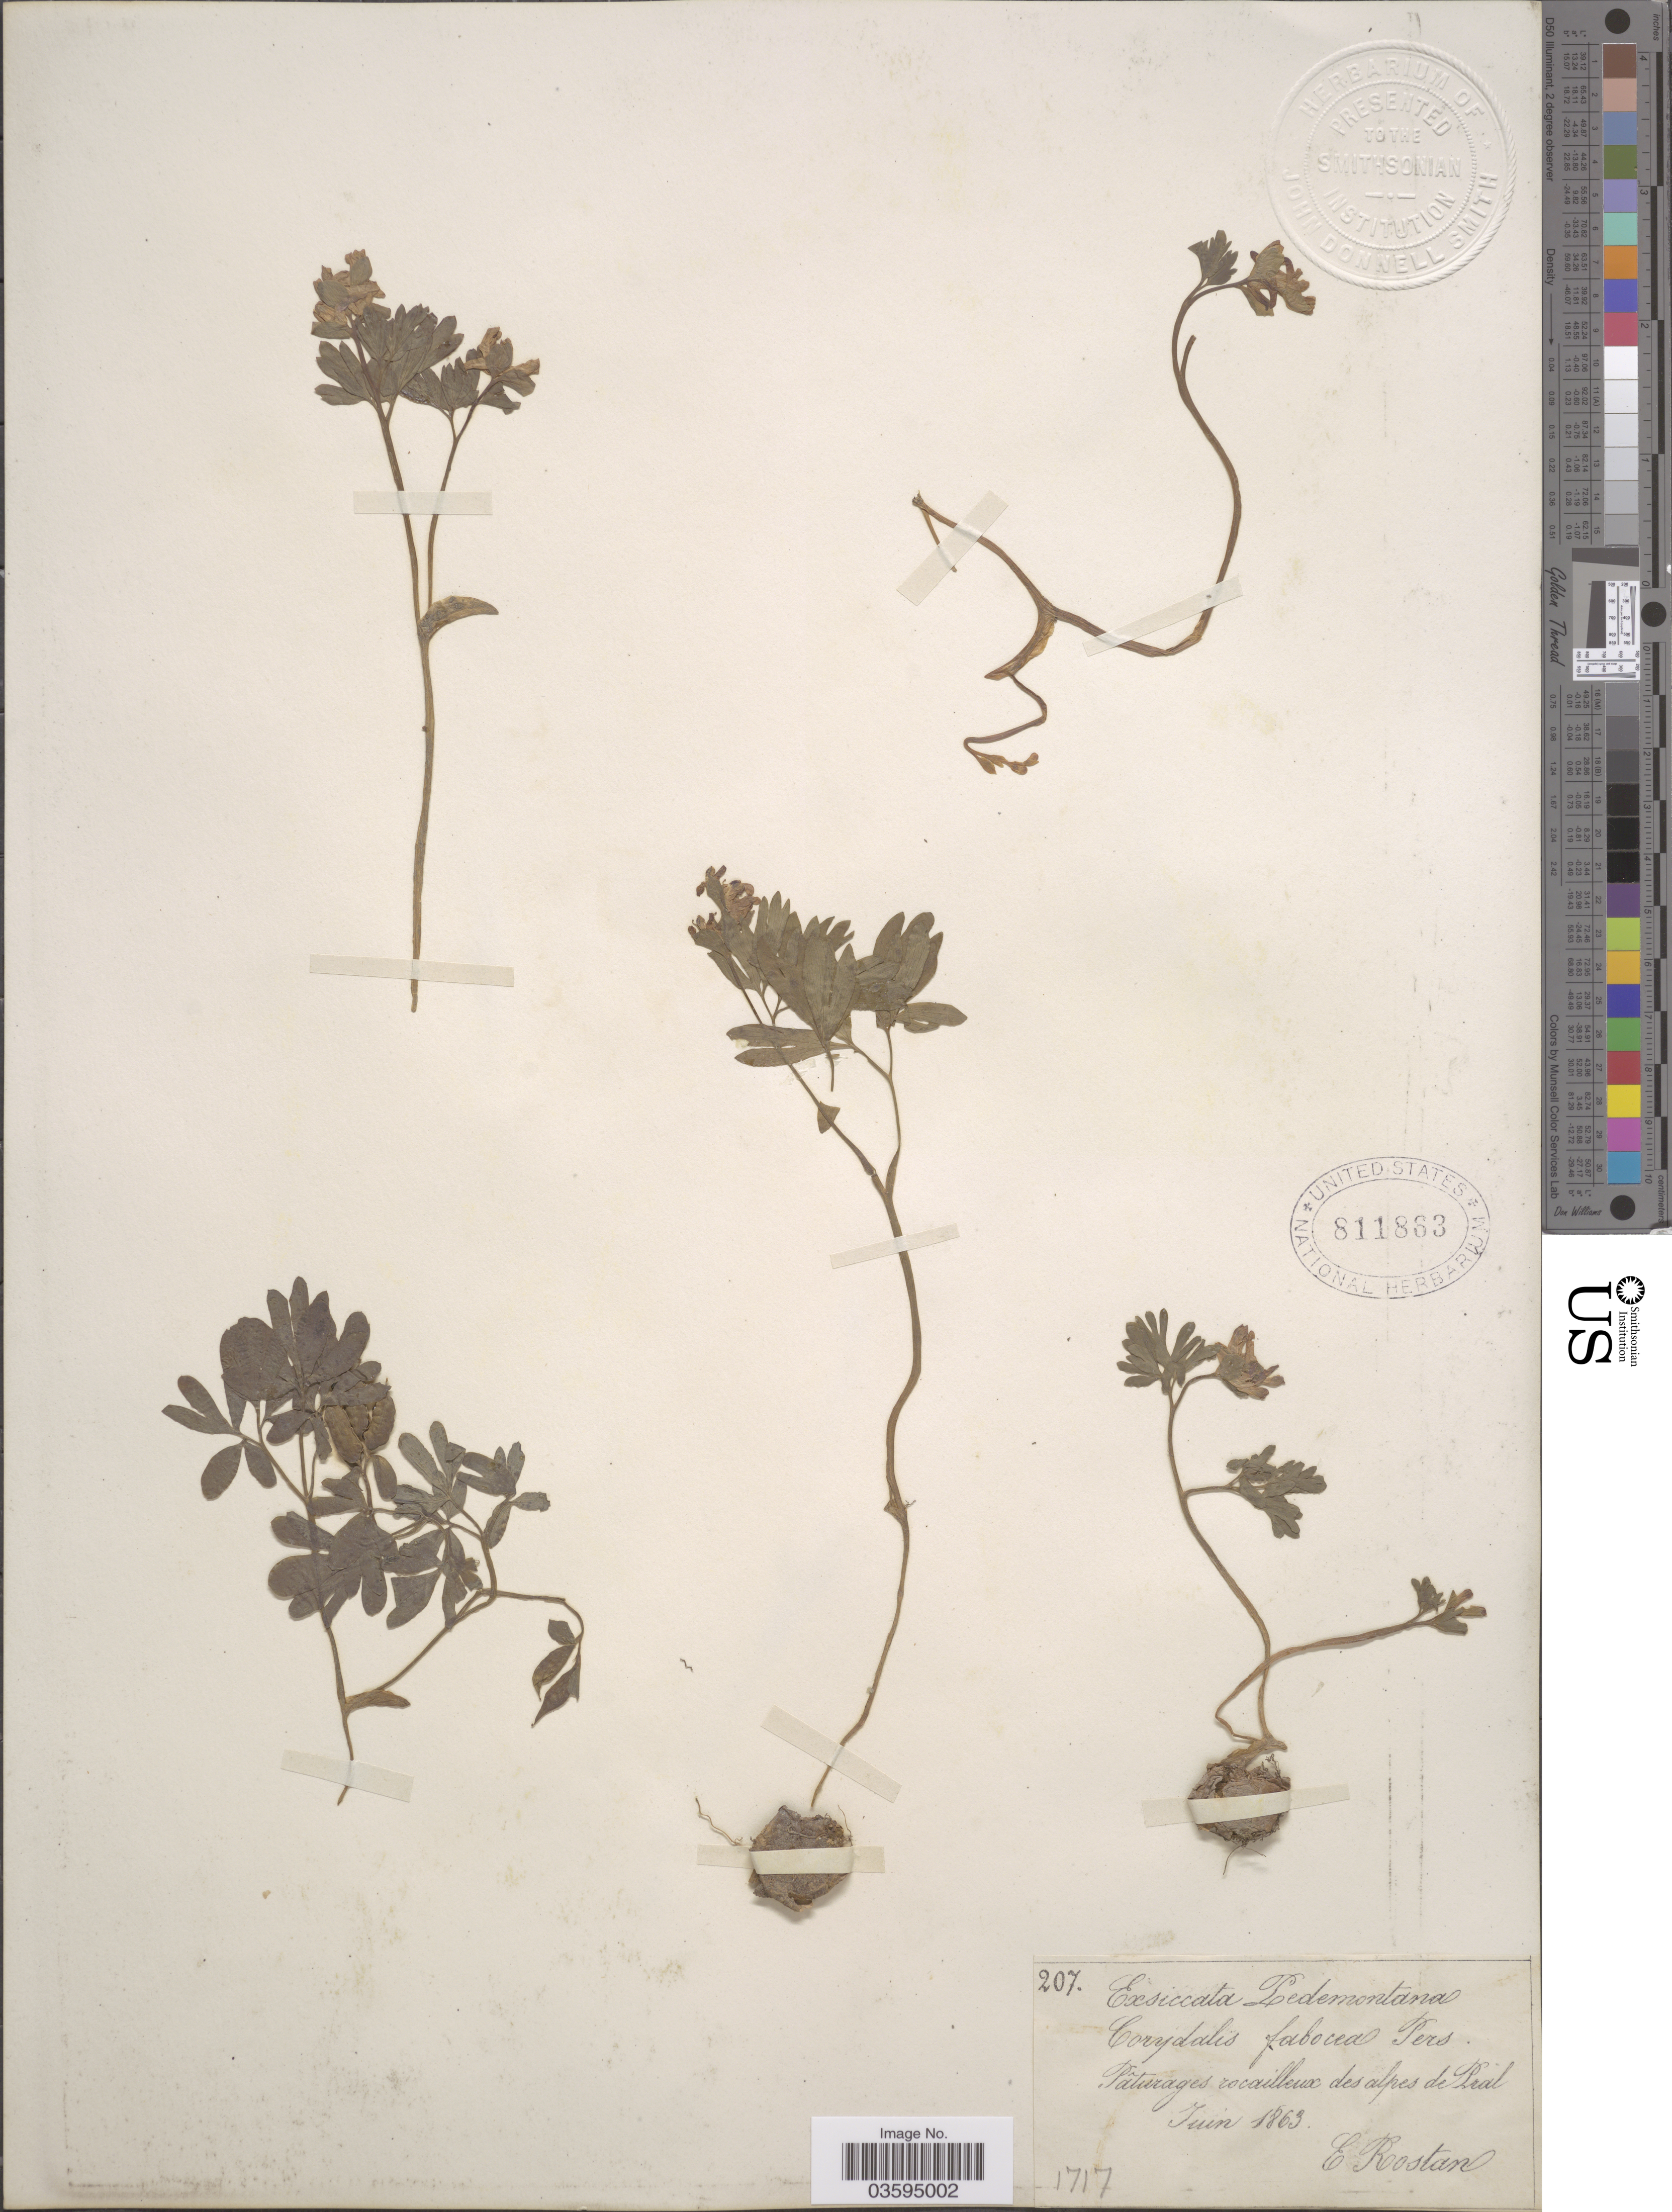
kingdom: Plantae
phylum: Tracheophyta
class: Magnoliopsida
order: Ranunculales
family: Papaveraceae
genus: Corydalis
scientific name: Corydalis fabacea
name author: (Retz.) Pers.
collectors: E. Rostan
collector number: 207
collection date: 1863-06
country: Italy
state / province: Piedmont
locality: Pedemontana. Pâturages rocailleux des alpes de Kral. [interpreted]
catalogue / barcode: US 811863